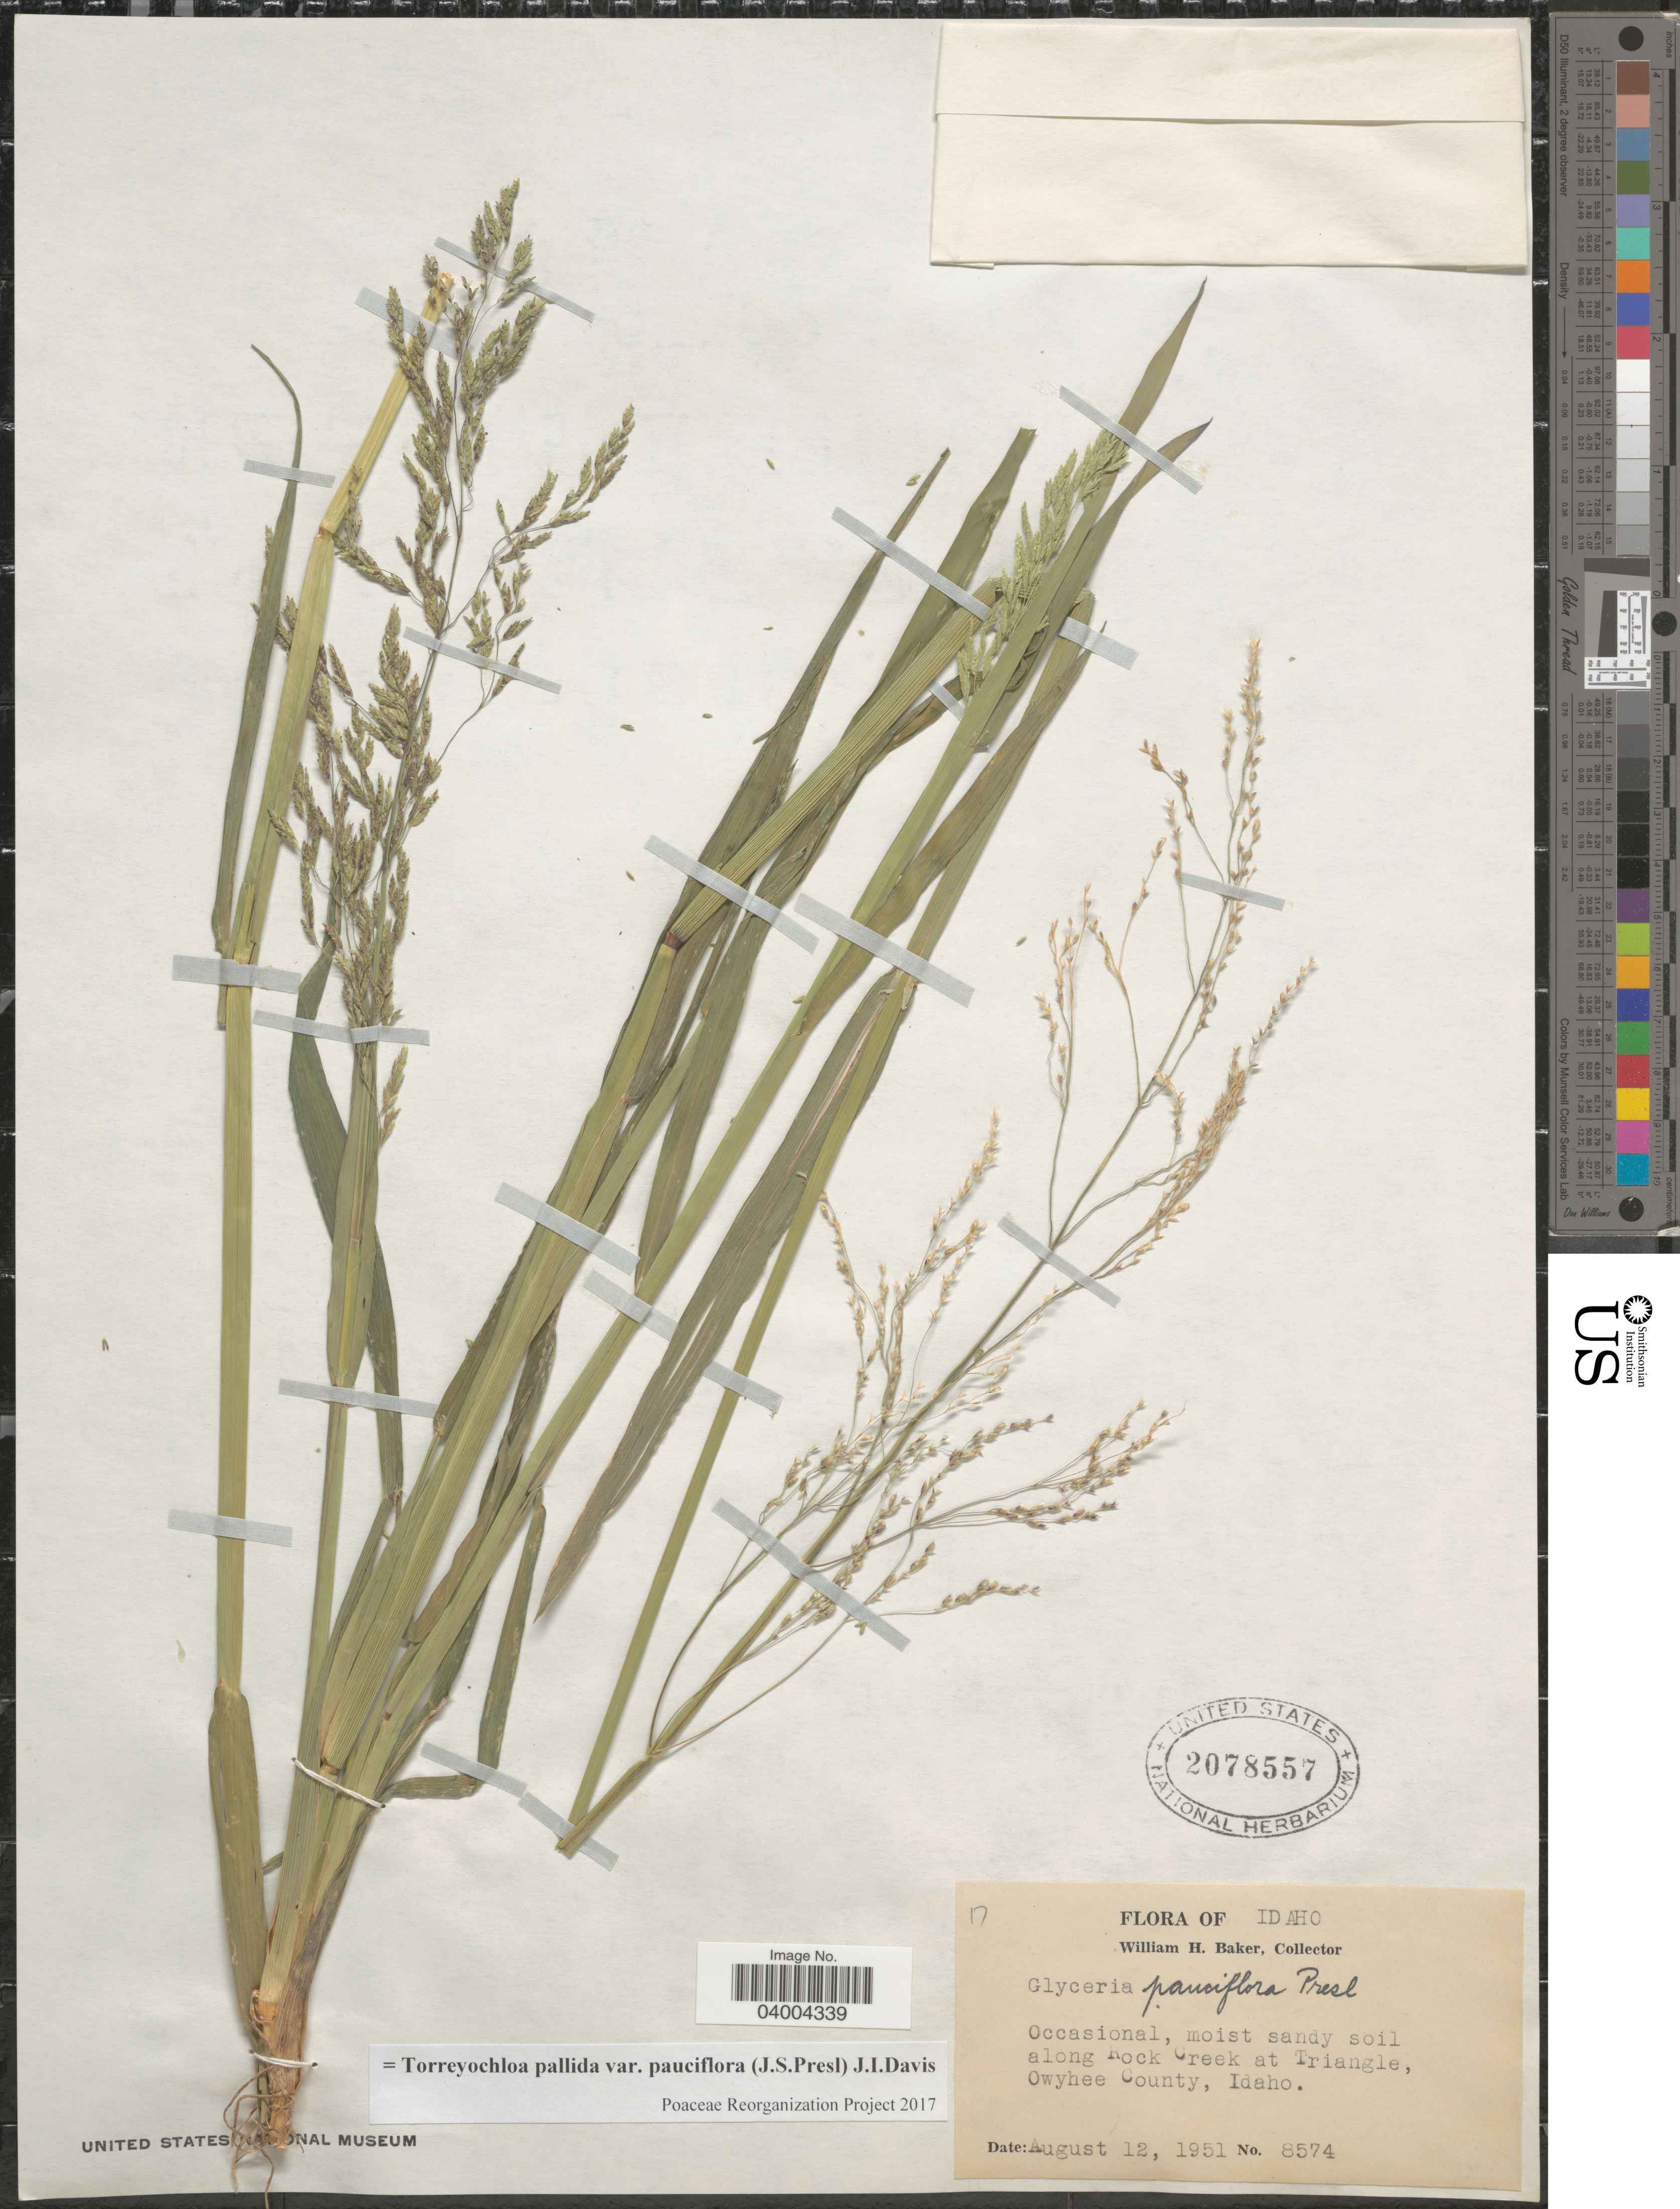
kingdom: Plantae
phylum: Tracheophyta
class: Liliopsida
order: Poales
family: Poaceae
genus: Torreyochloa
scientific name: Torreyochloa pallida var. pauciflora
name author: (J. Presl) J.I. Davis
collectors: W. H. Baker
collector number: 8574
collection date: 1951-08-12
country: United States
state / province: Idaho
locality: Moist sandy soil along Rock Creek at Triangle, Owyhee County.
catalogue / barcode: US 2078557